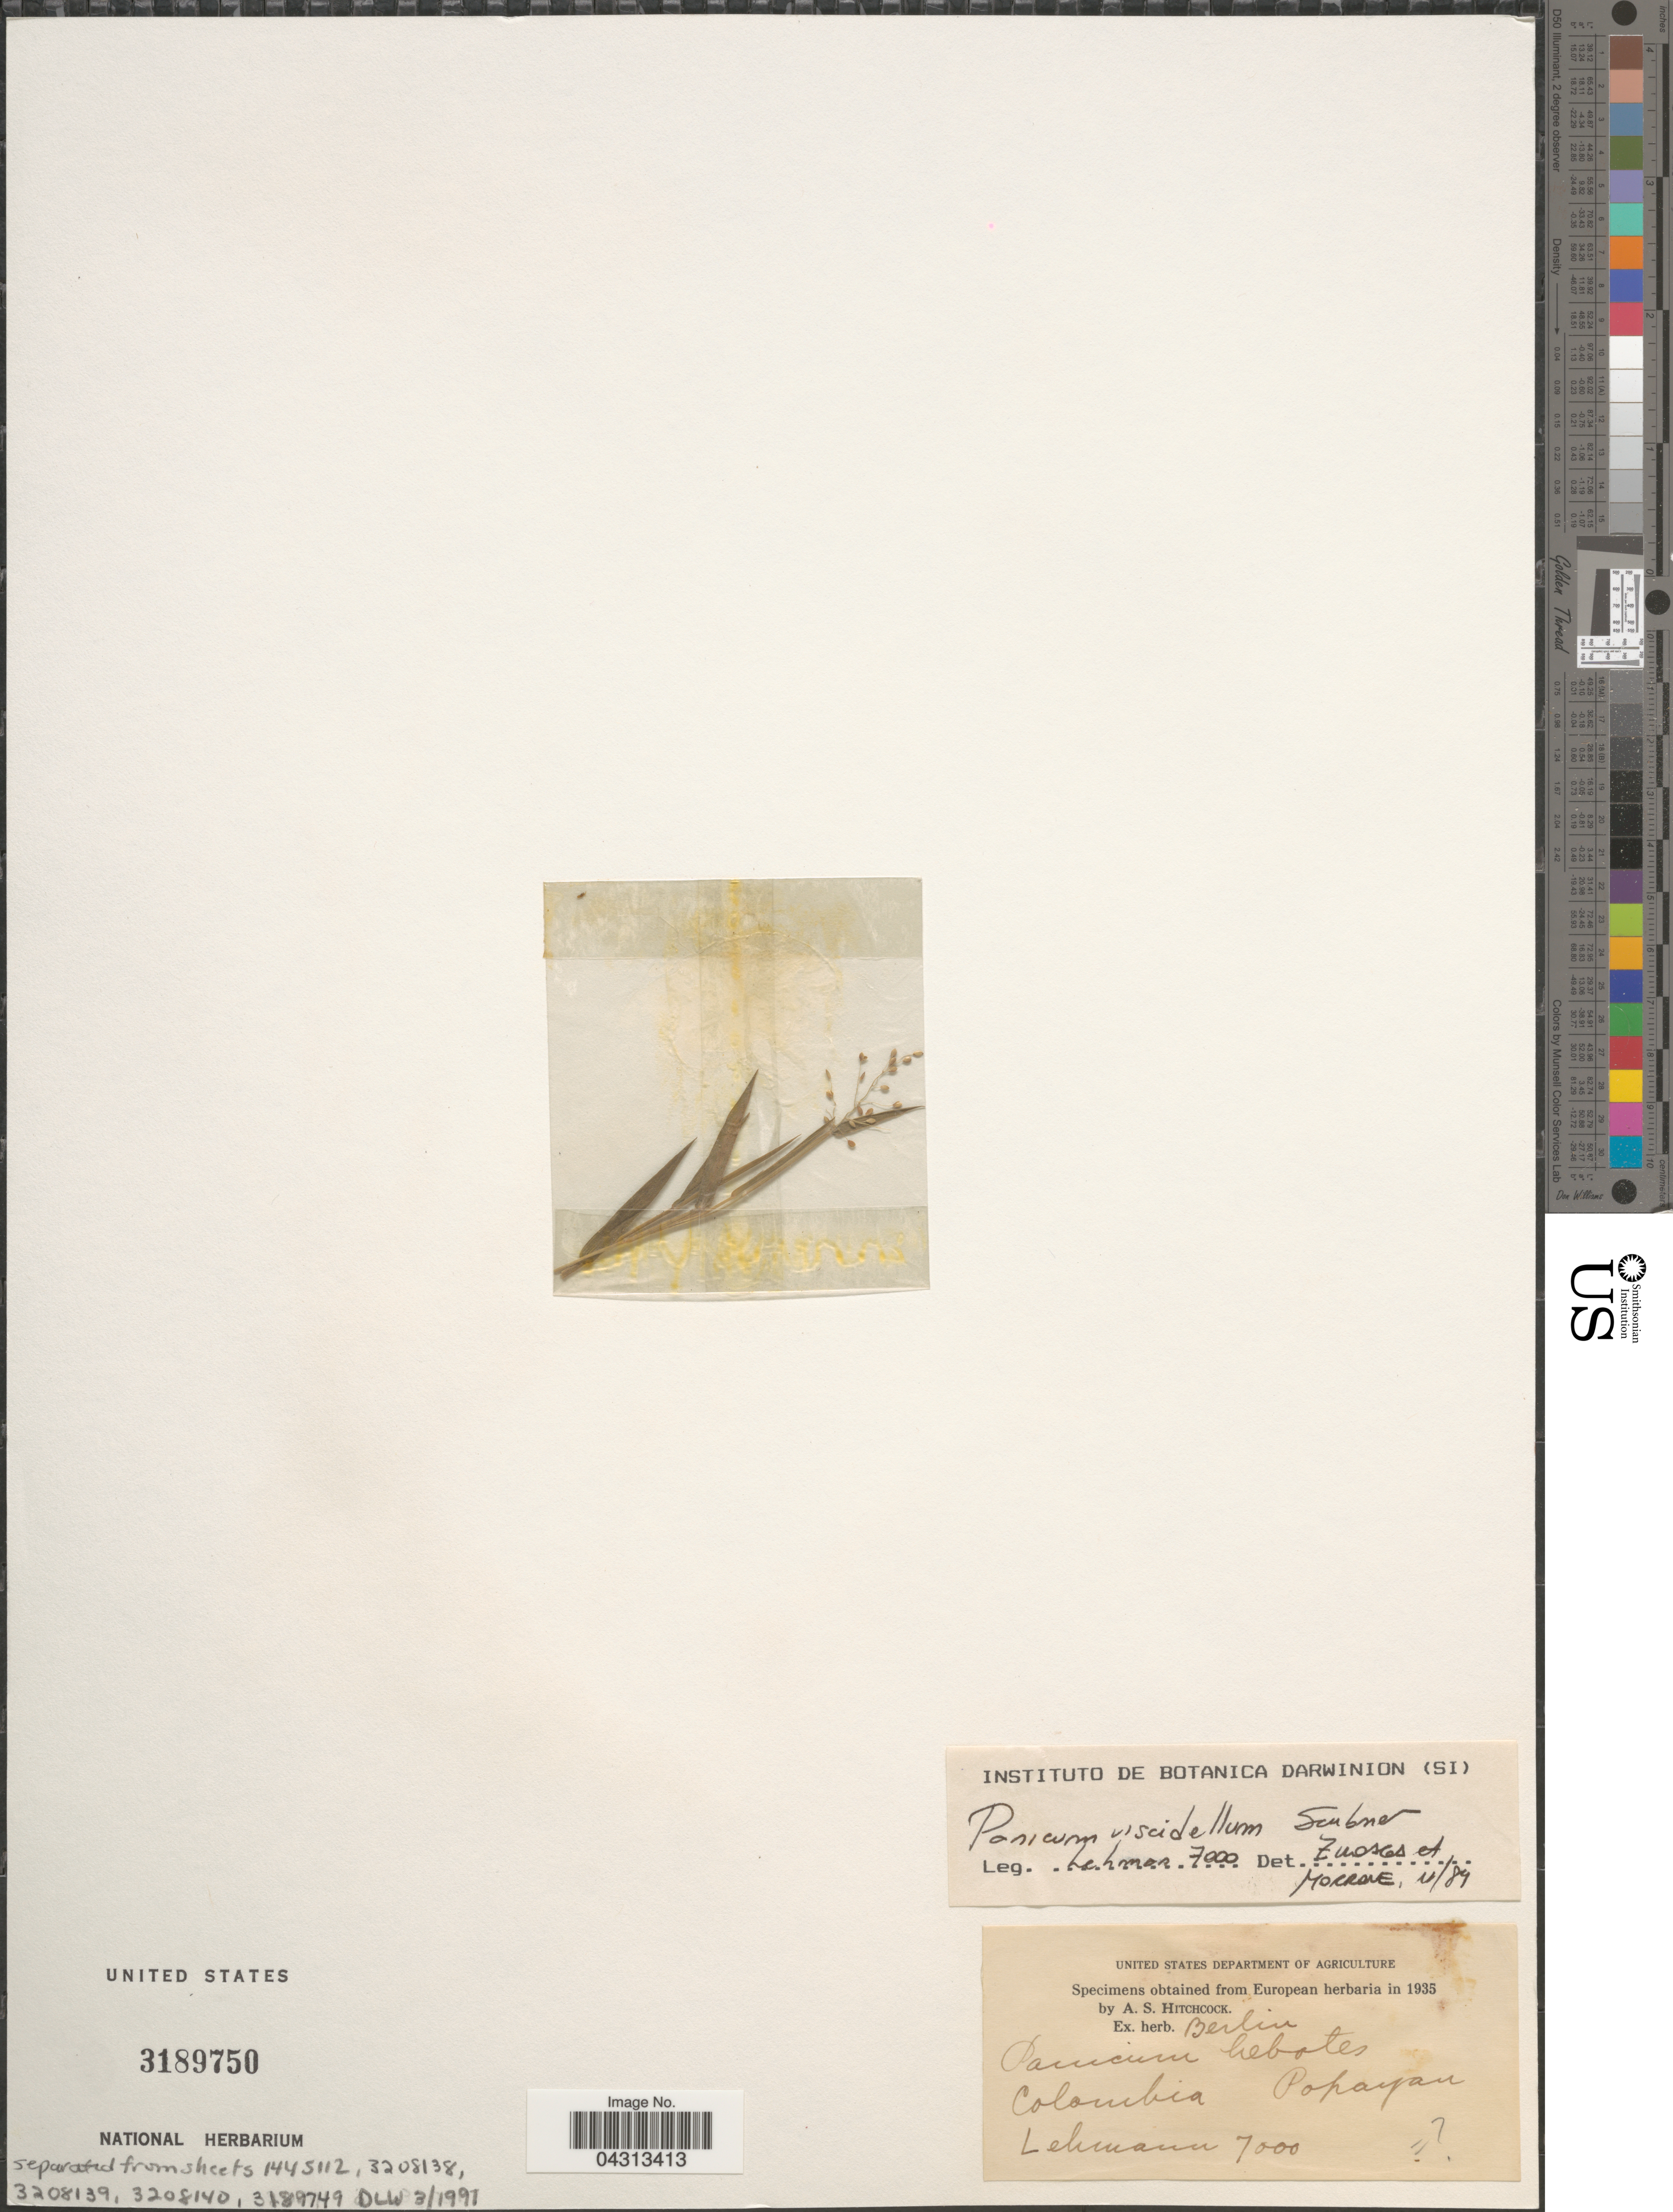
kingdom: Plantae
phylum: Tracheophyta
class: Liliopsida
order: Poales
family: Poaceae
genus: Dichanthelium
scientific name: Dichanthelium viscidellum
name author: (Scribn.) Gould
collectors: -. Lehmann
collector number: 7000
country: Colombia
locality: Popayan.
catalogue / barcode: US 3189750